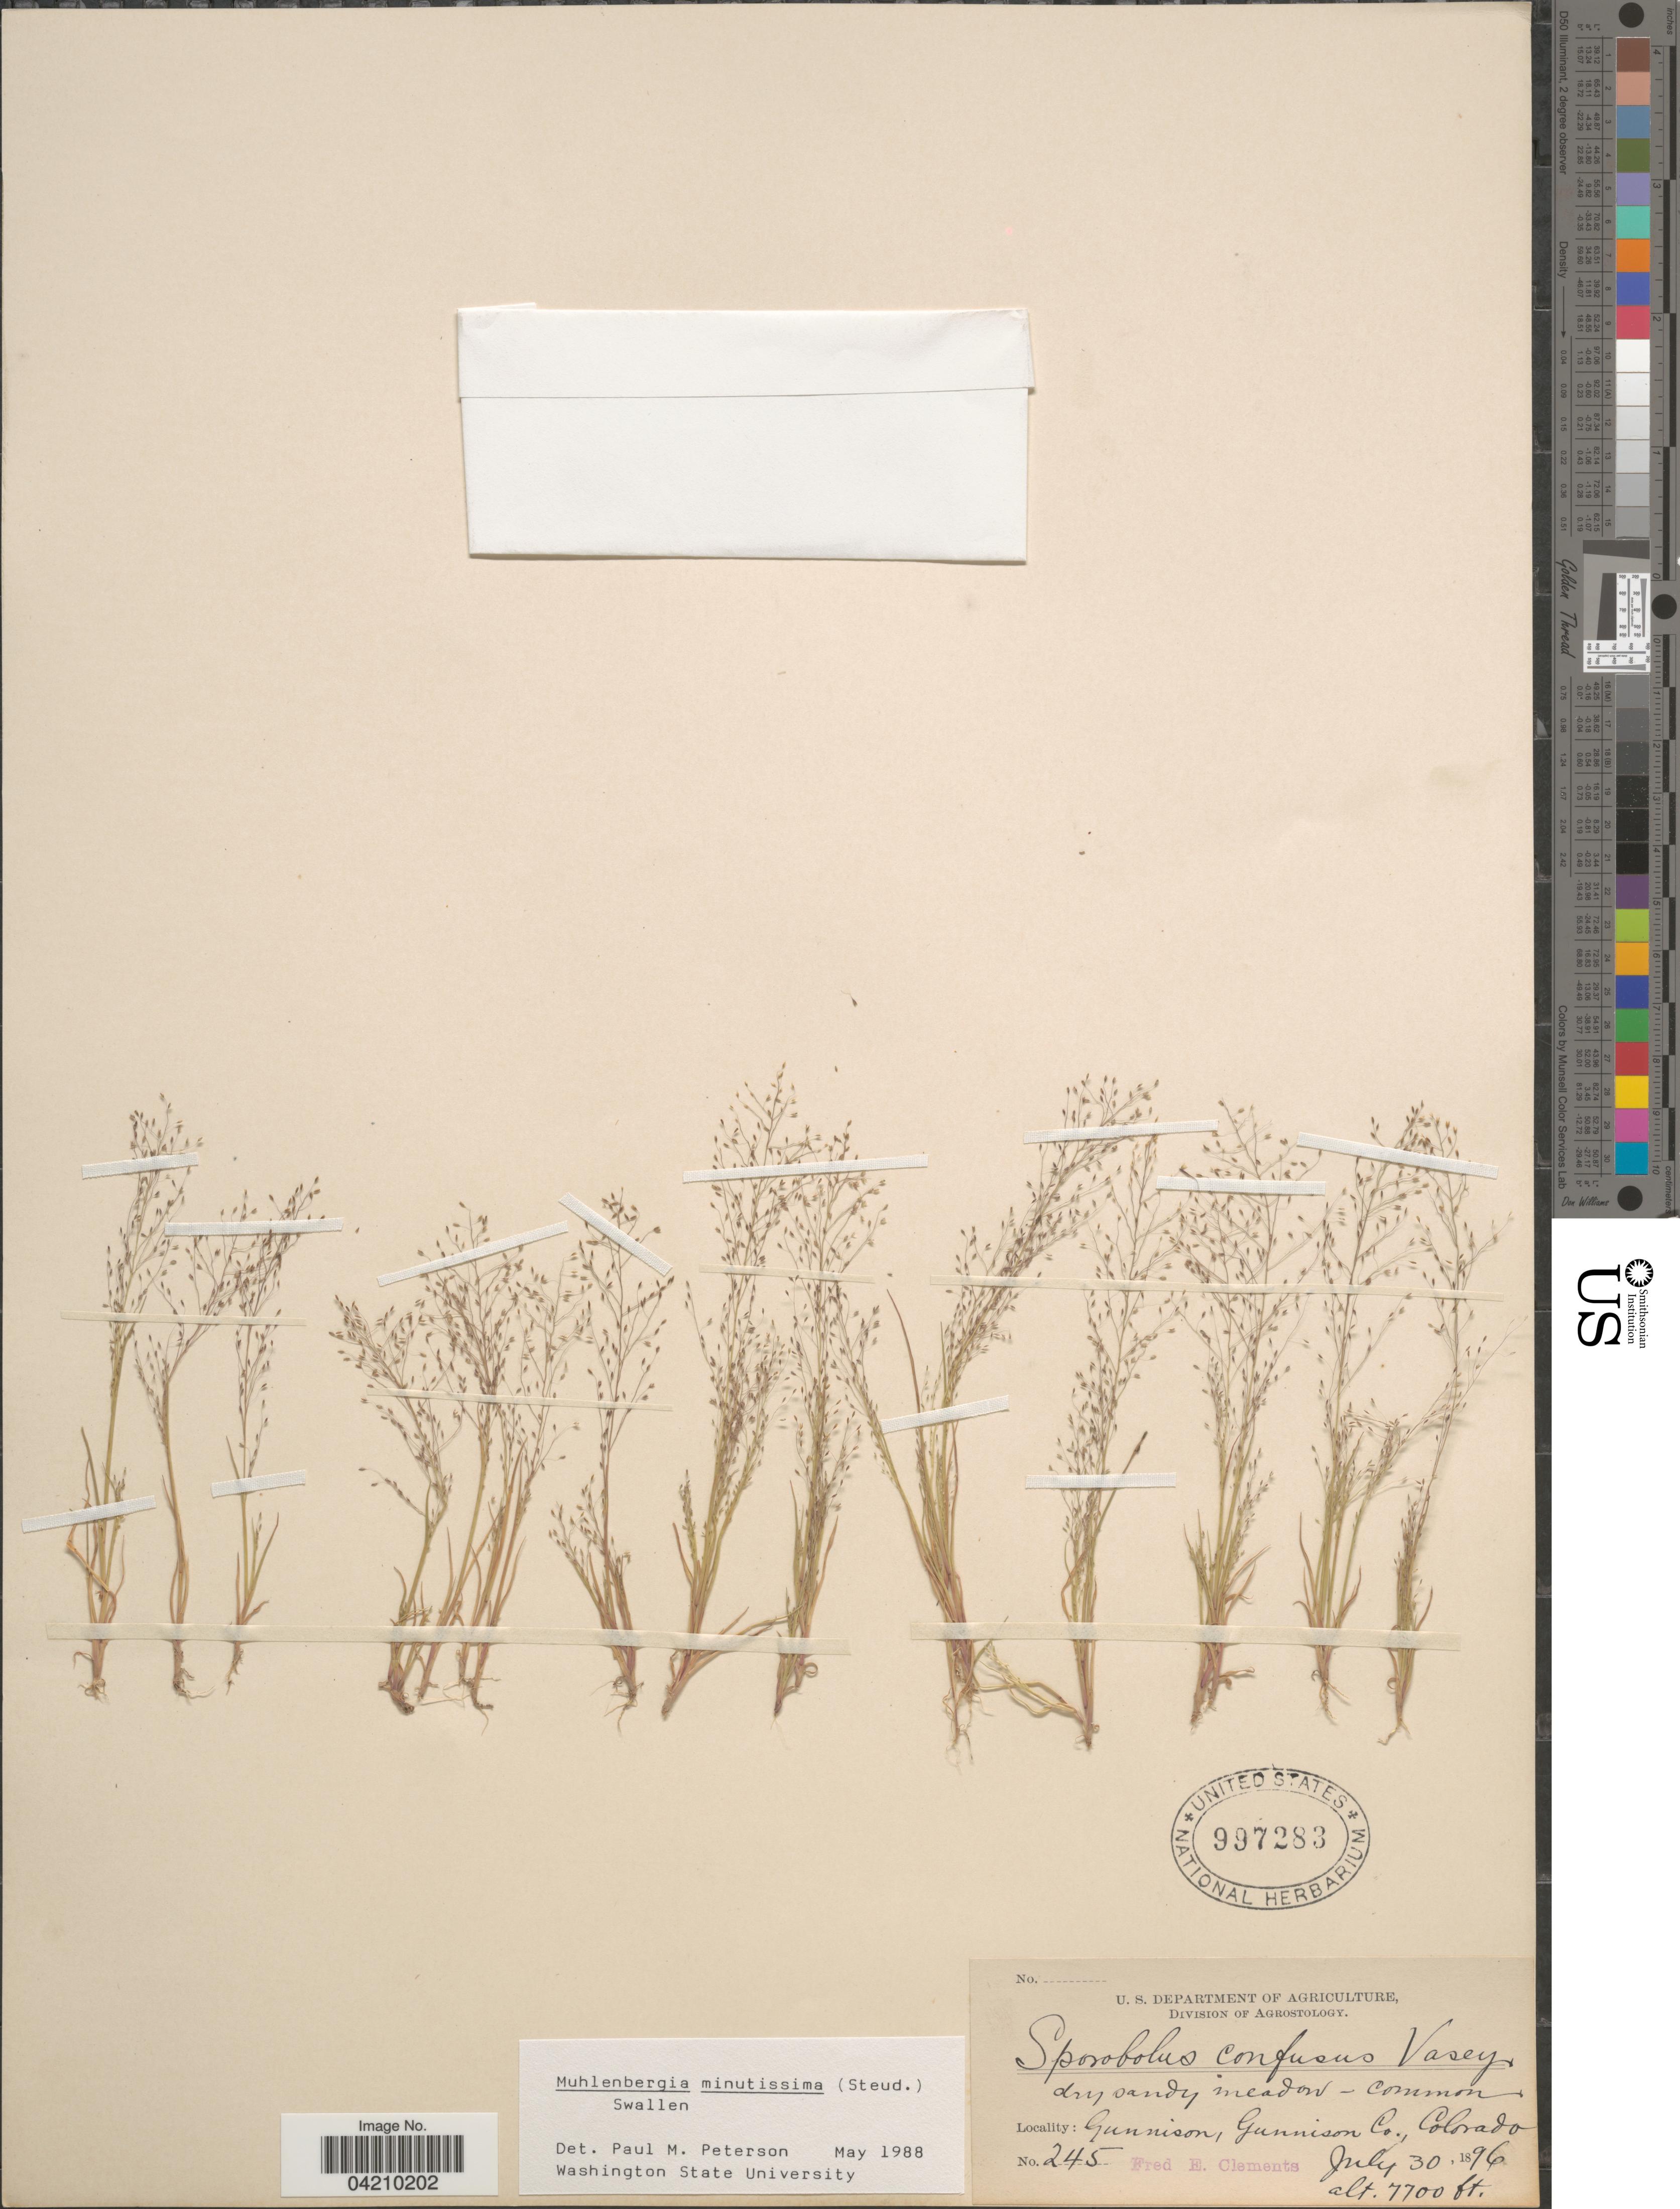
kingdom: Plantae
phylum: Tracheophyta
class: Liliopsida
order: Poales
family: Poaceae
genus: Muhlenbergia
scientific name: Muhlenbergia minutissima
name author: (Steud.) Swallen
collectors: F. E. Clements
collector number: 245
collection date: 1896-07-30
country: United States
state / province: Colorado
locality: Gunnison, Gunnison Co.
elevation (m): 2347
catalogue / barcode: US 997283